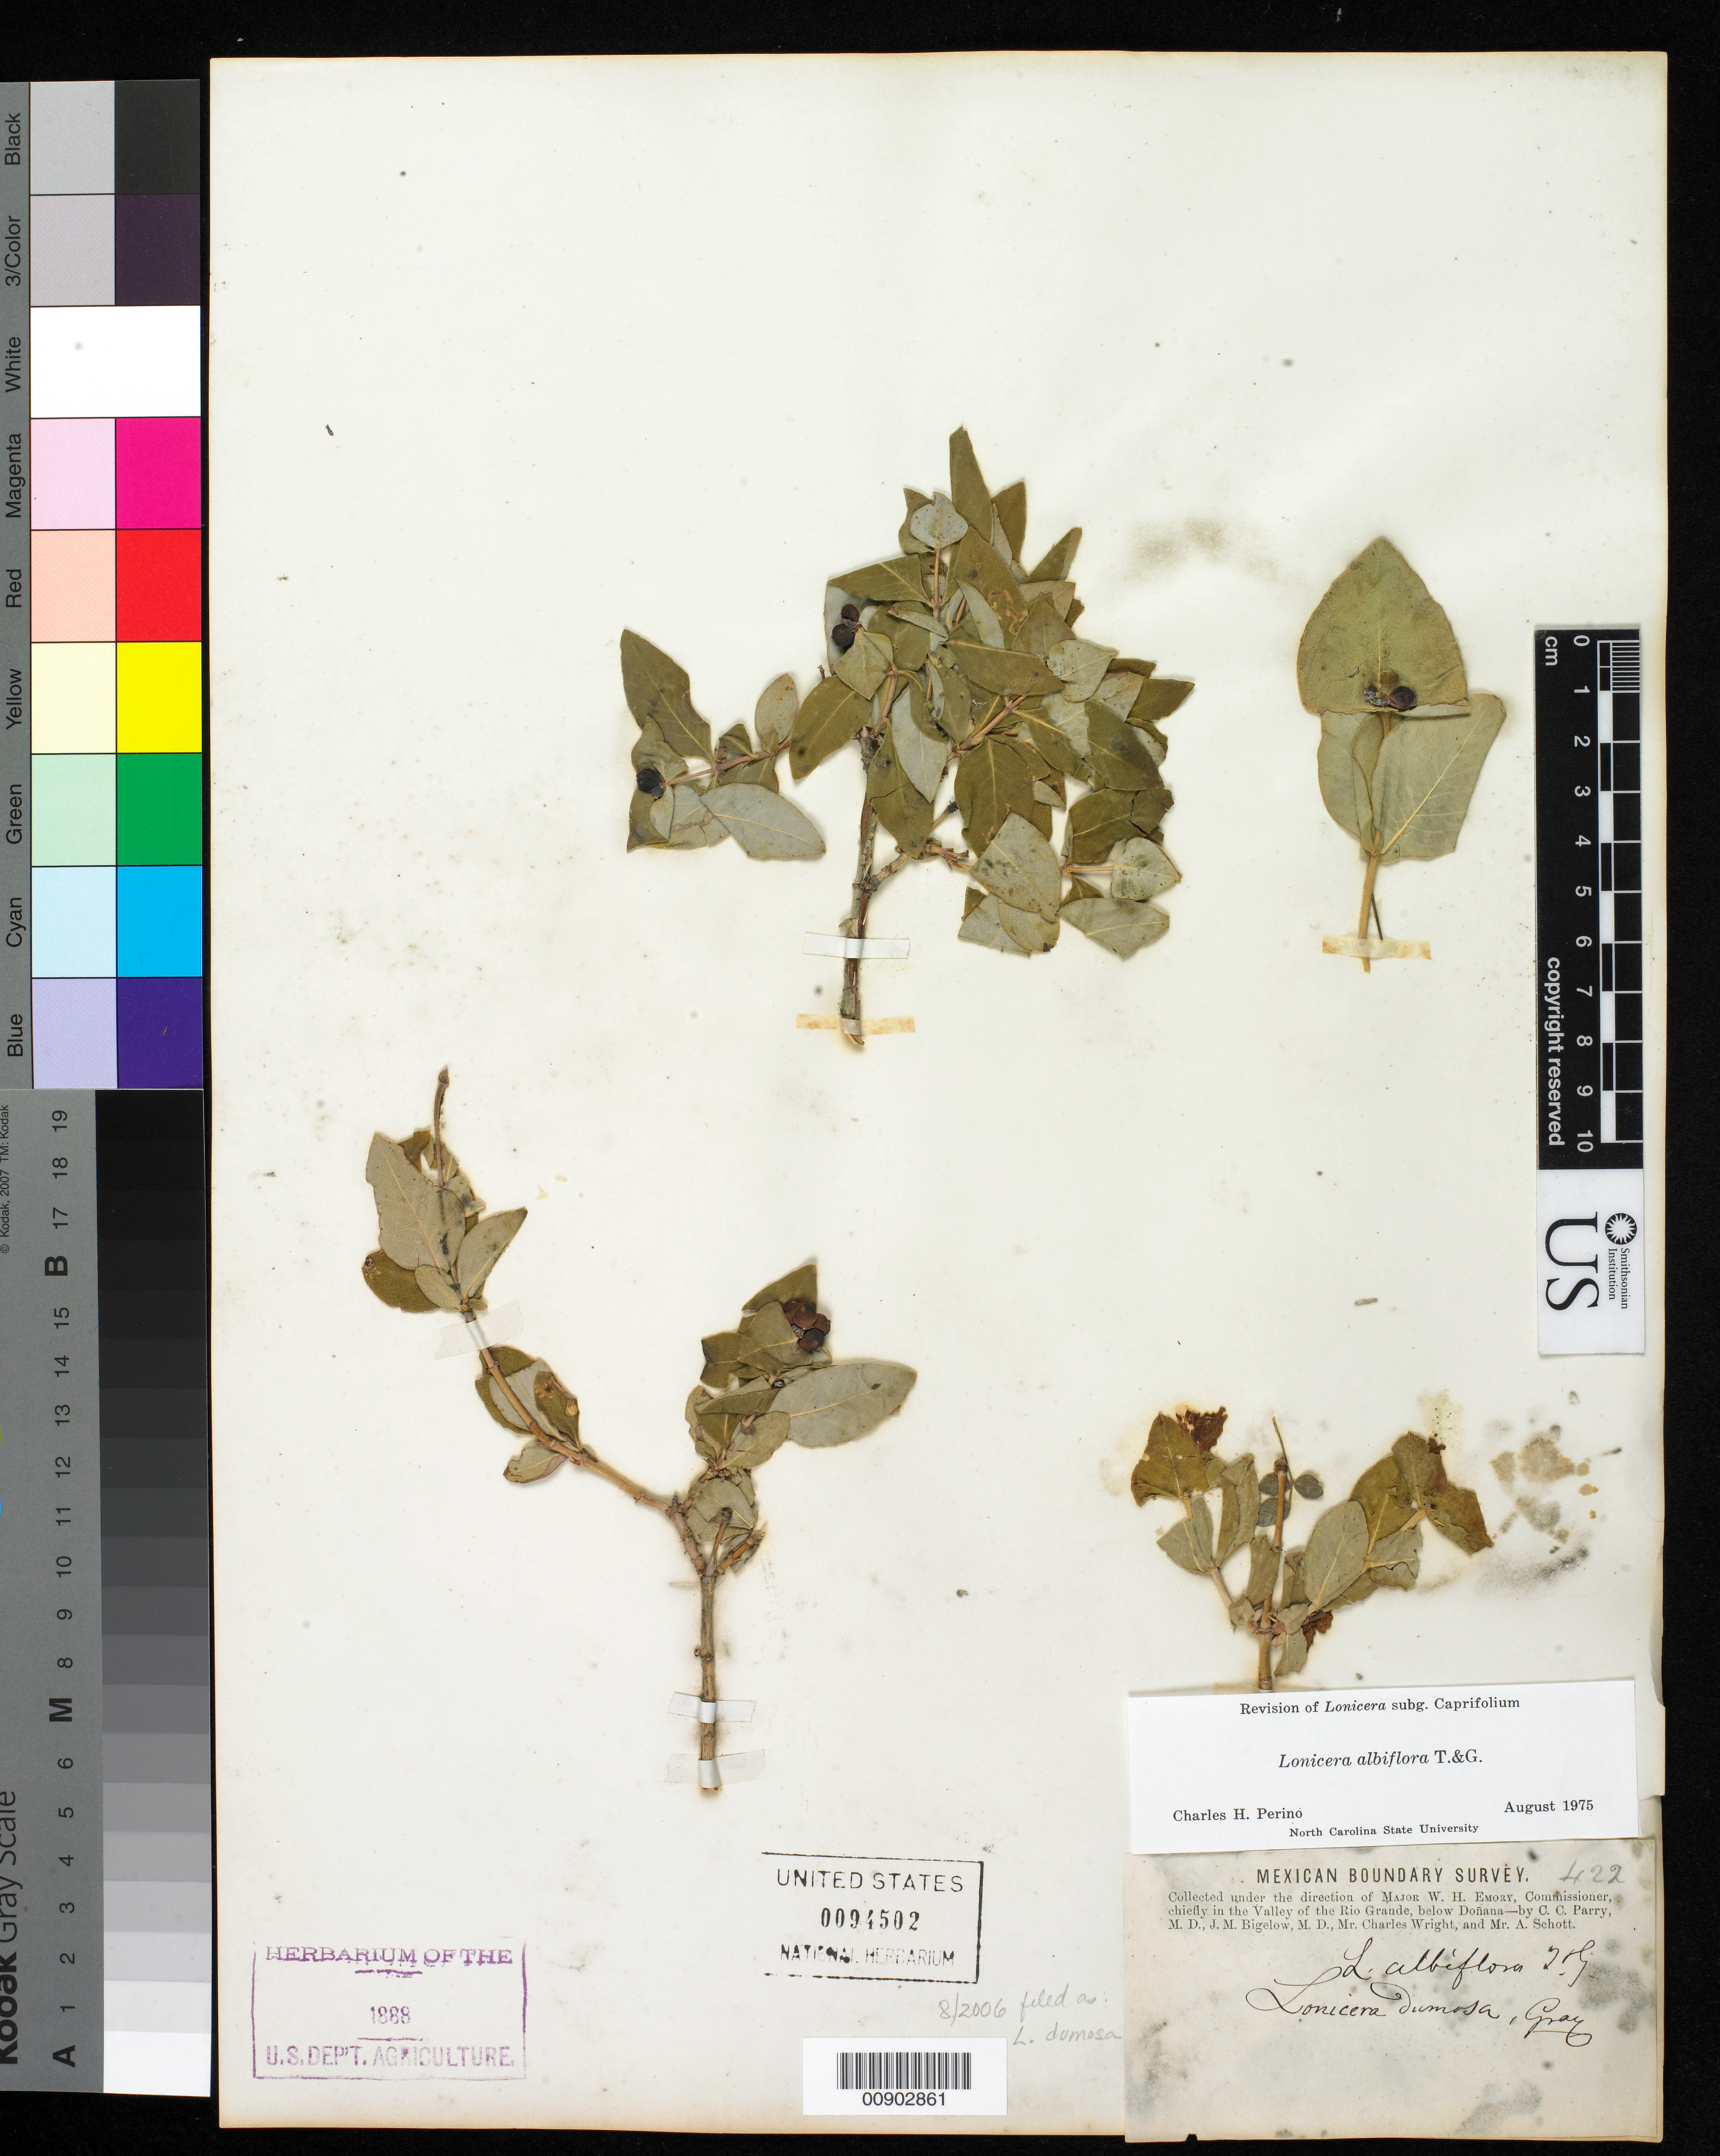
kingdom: Plantae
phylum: Tracheophyta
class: Magnoliopsida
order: Dipsacales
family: Caprifoliaceae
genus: Lonicera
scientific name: Lonicera dumosa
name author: A. Gray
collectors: C. C. Parry, J. M. Bigelow, C. Wright & A. C. V. Schott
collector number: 422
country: United States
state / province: New Mexico / Texas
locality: Valley of the Rio Grande, below Doñana.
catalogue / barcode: US 94502